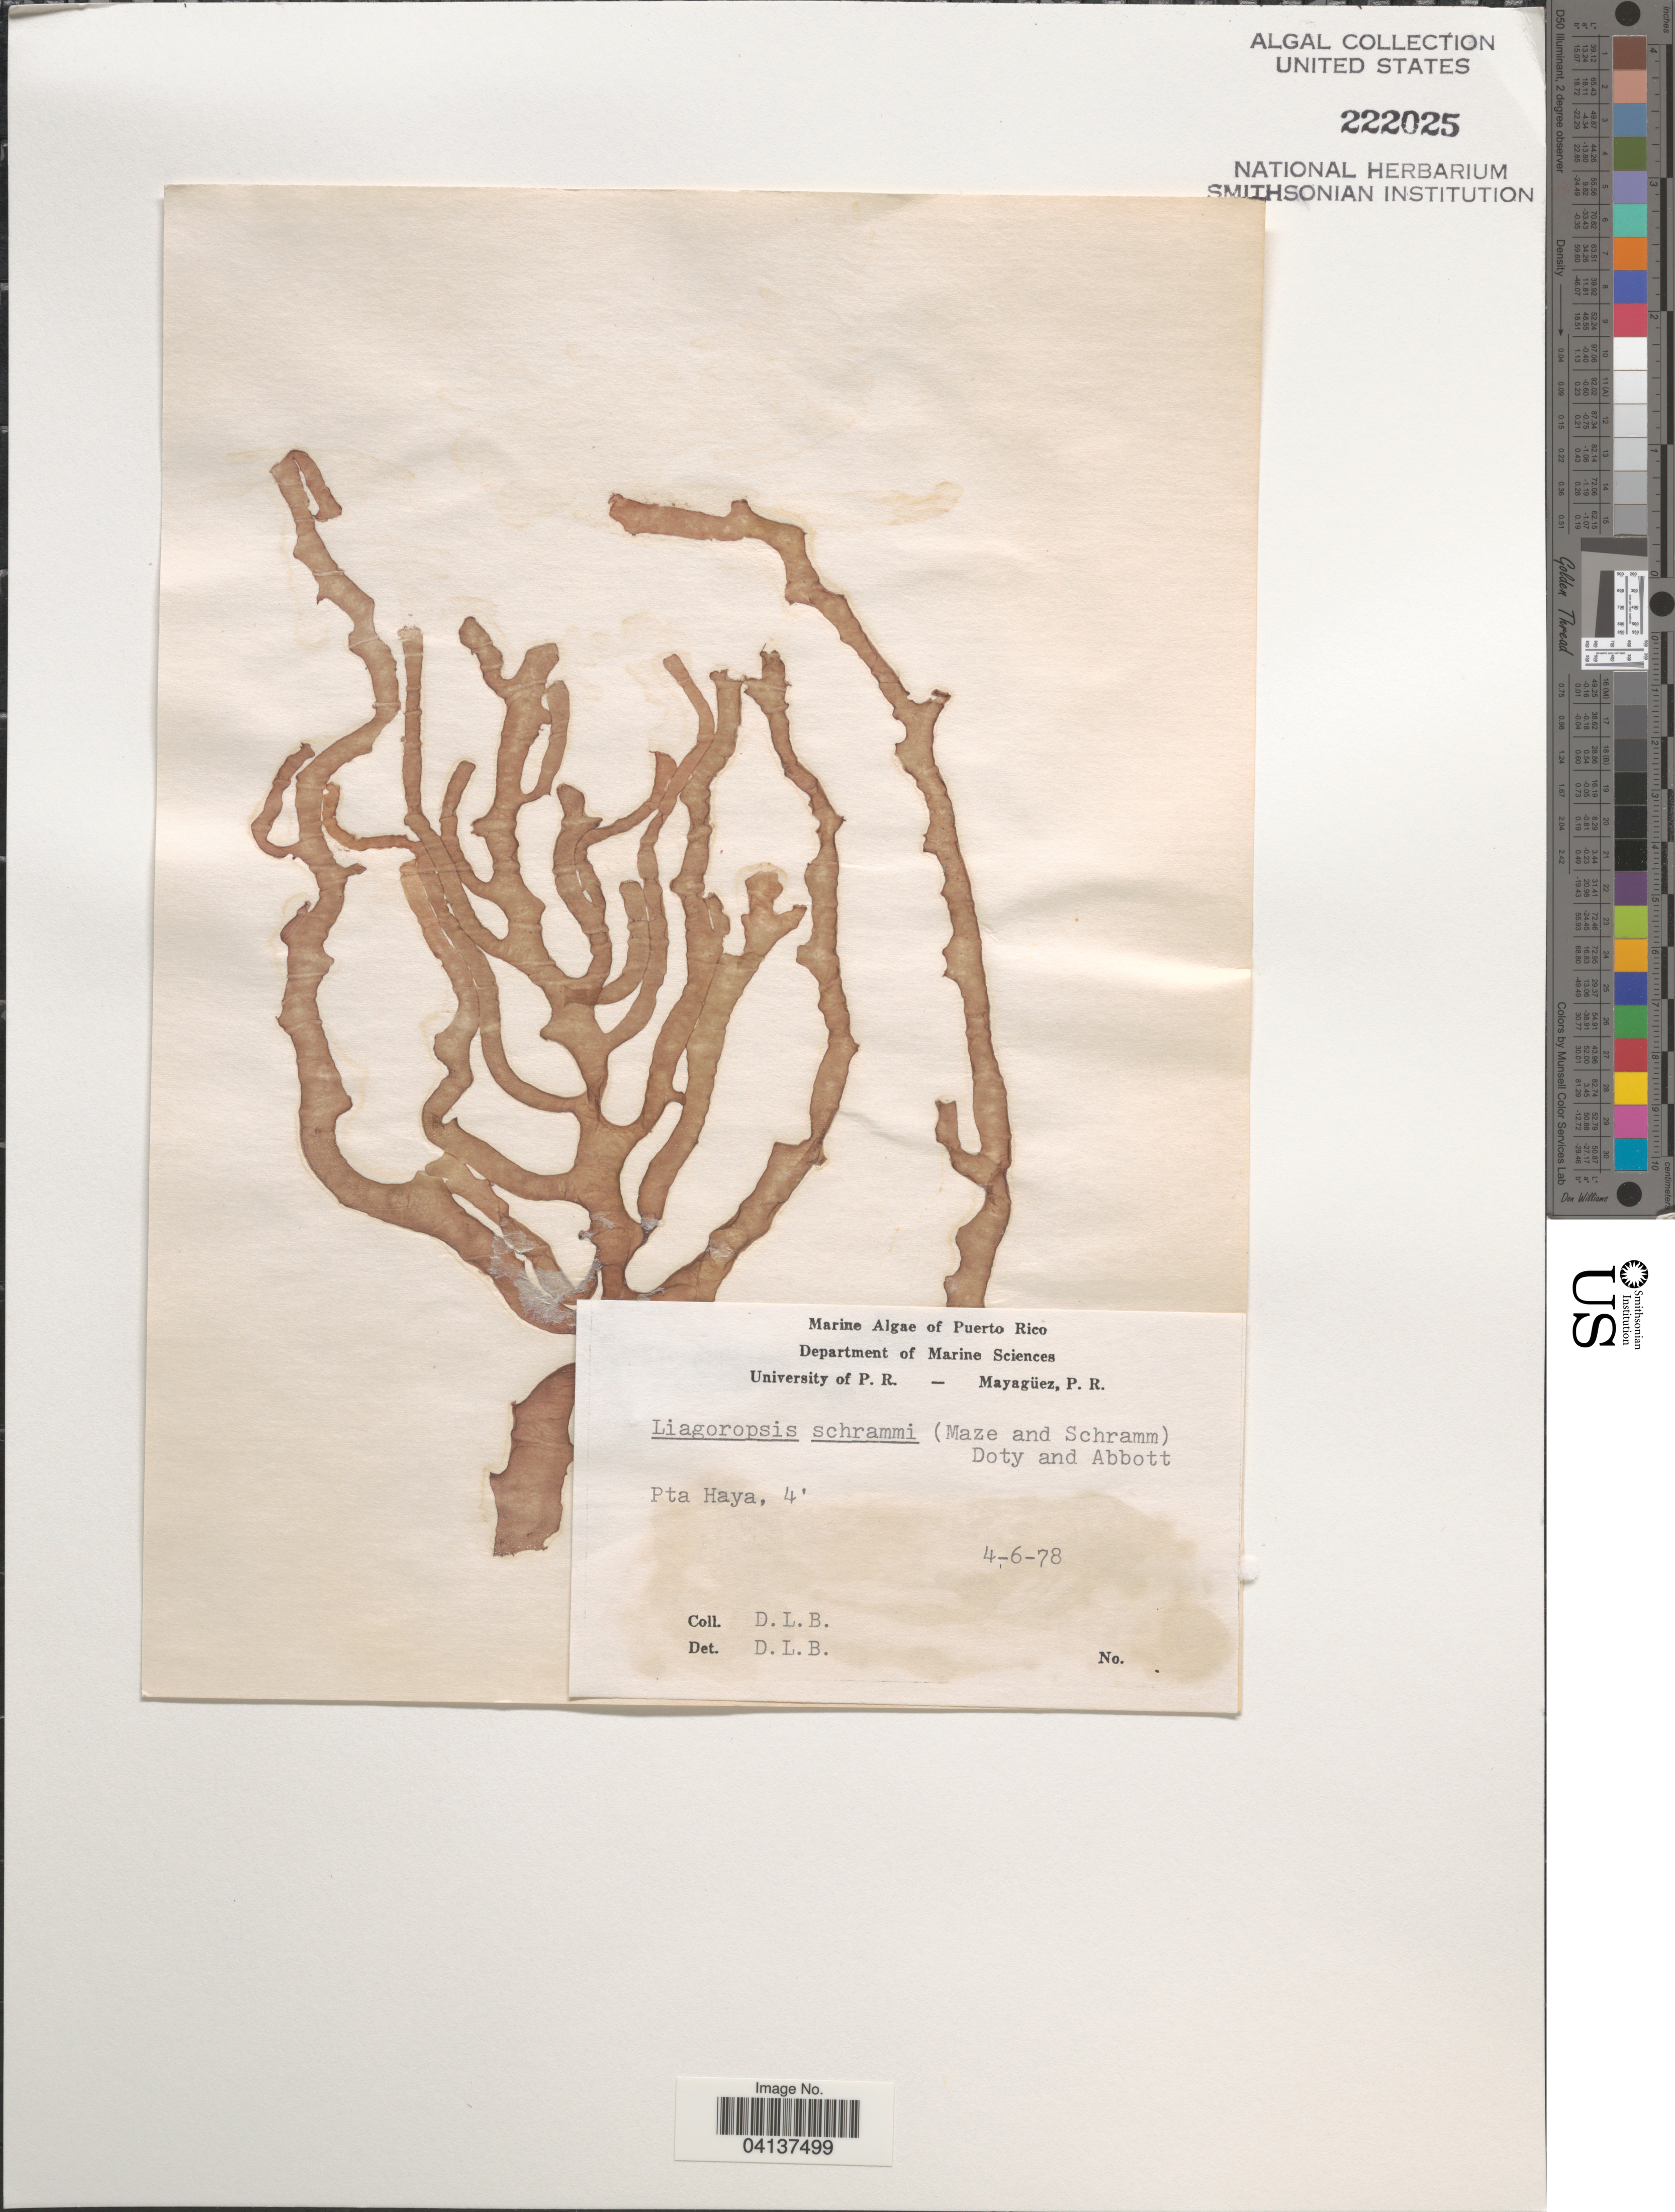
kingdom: Plantae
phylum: Rhodophyta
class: Florideophyceae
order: Nemaliales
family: Liagoraceae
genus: Liagoropsis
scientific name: Liagoropsis schrammii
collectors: D. L. B.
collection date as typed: Transcribed d/m/y: 4/6/78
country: Puerto Rico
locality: Pta Haya.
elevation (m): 1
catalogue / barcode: US 222025